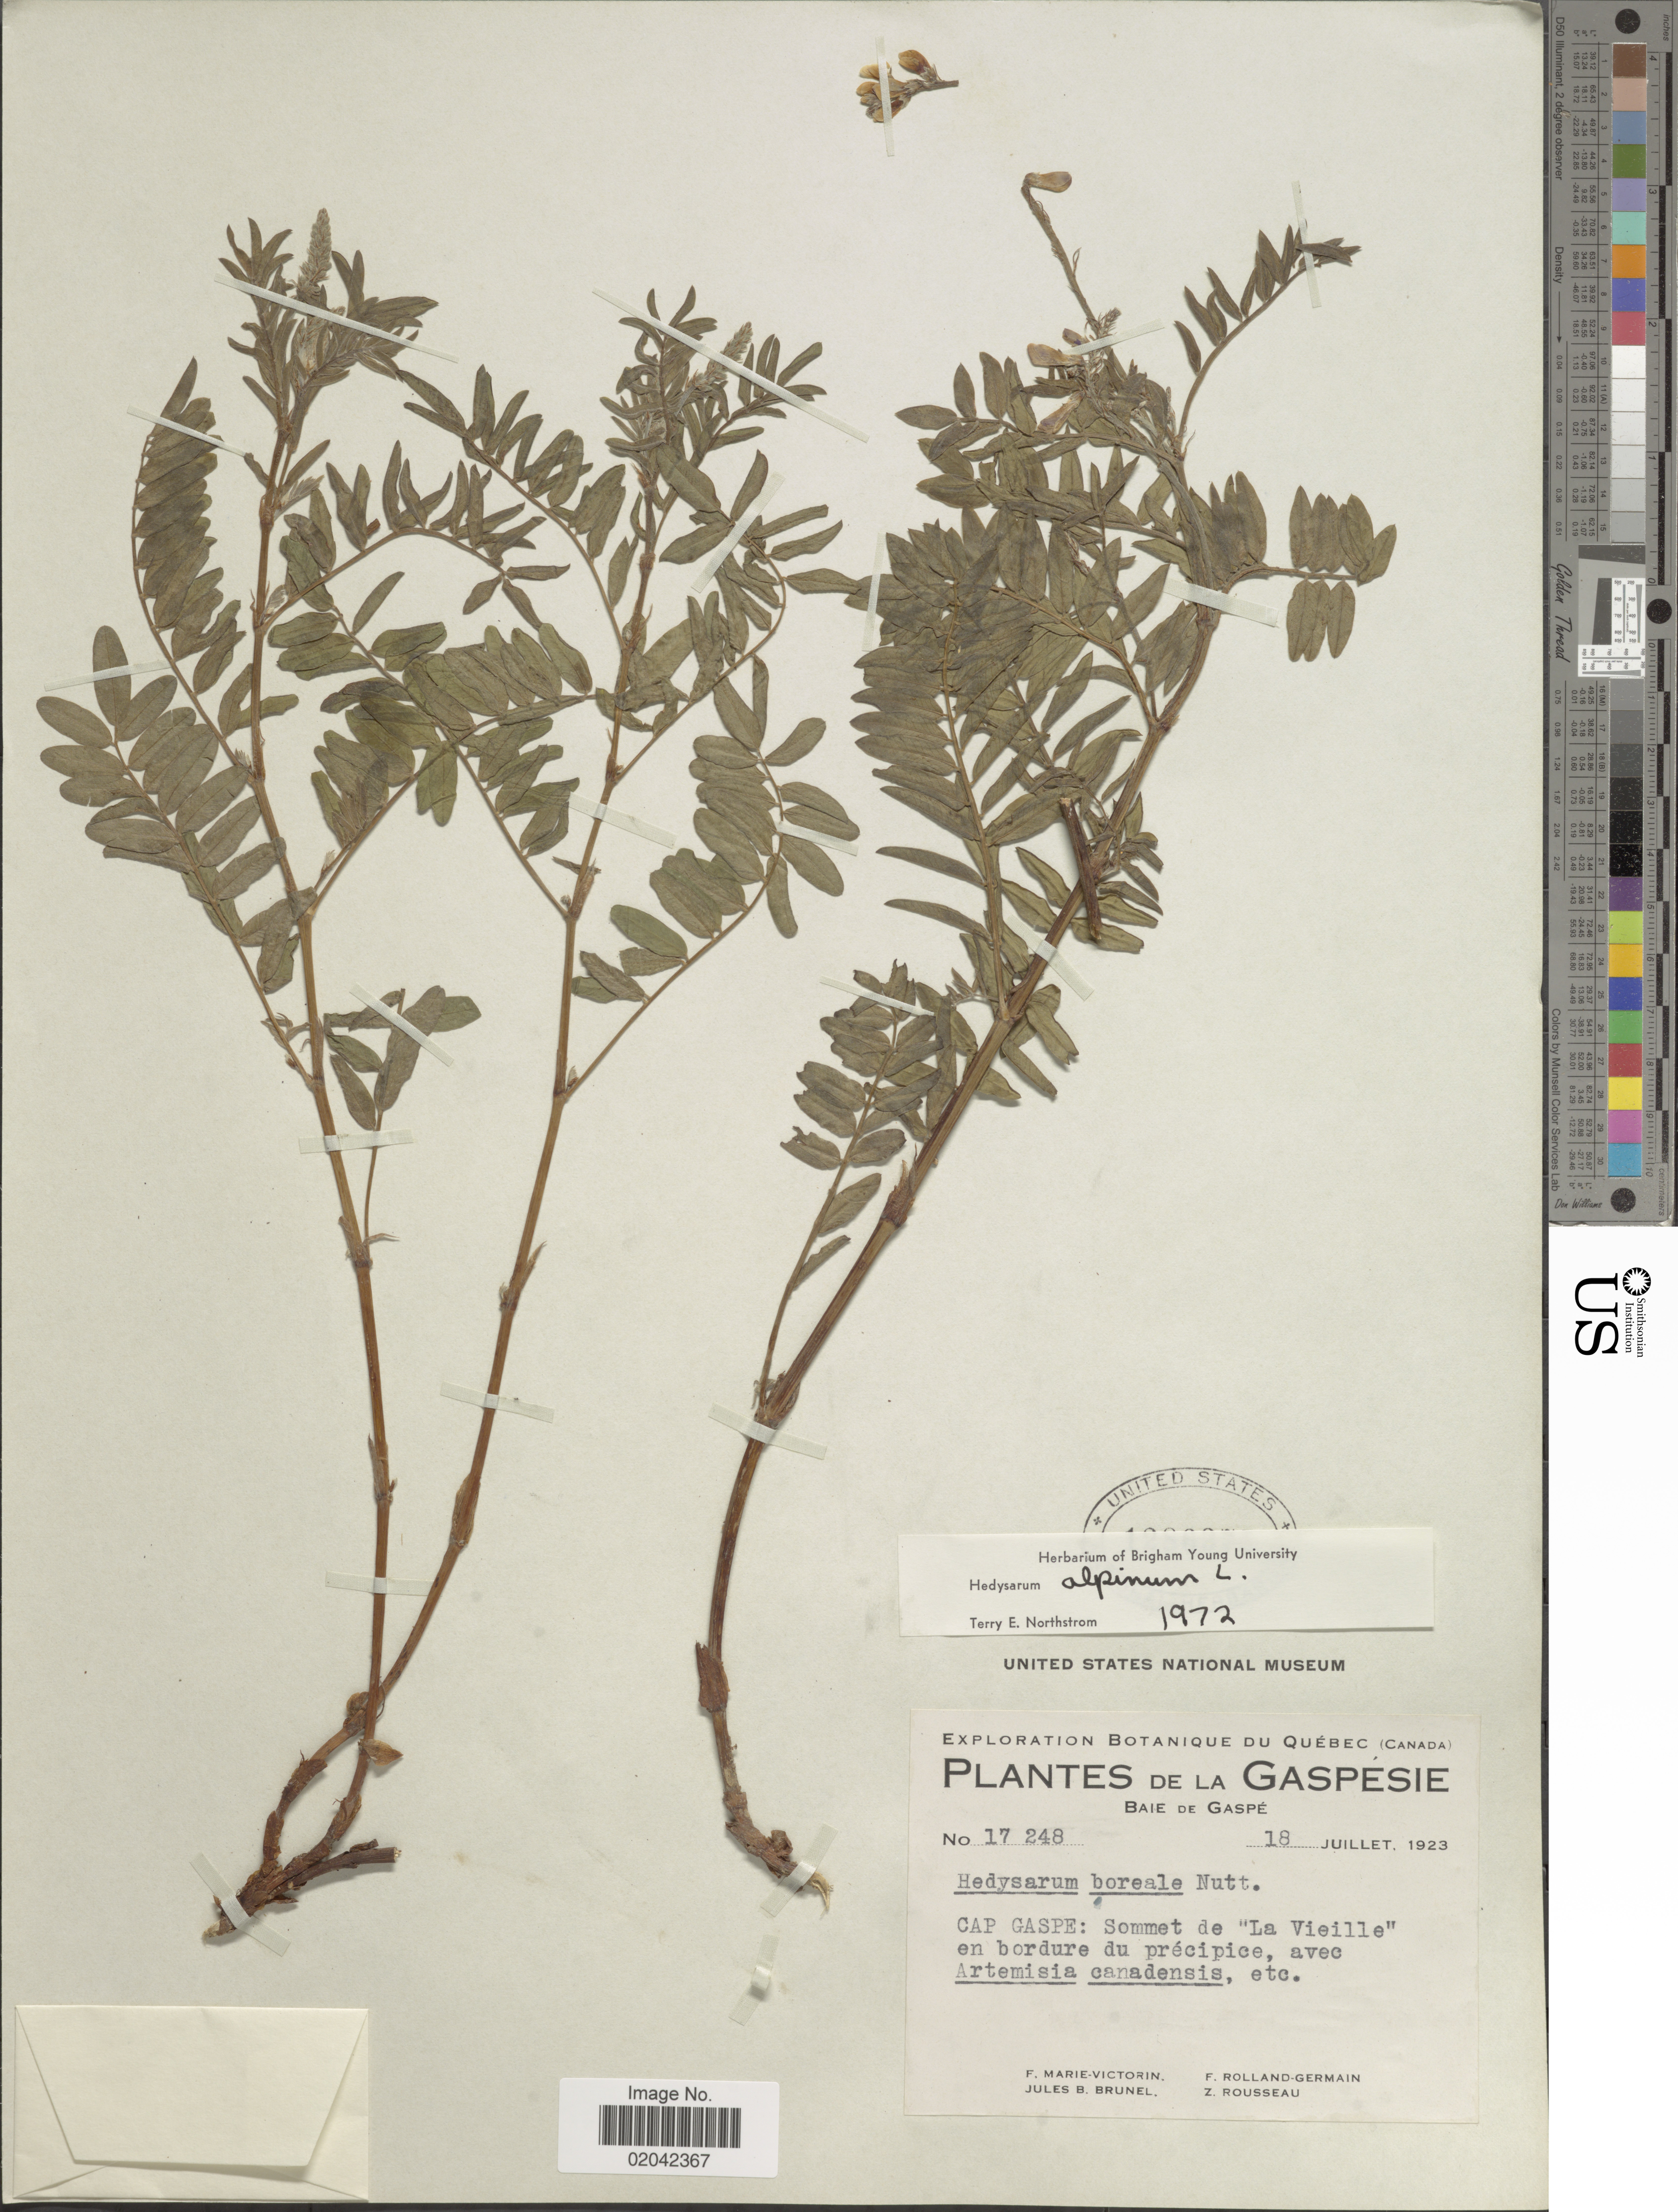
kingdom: Plantae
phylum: Tracheophyta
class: Magnoliopsida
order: Fabales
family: Fabaceae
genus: Hedysarum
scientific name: Hedysarum alpinum var. americanum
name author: Michx. ex Pursh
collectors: F. Marie-Victorin, J. Brunel, Rolland-Germain & Z. Rousseau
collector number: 17248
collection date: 1923-07-18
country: Canada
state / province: Quebec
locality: Gaspesie, Baie de Gaspe, Cap Gaspe, Sommet de La Vieille